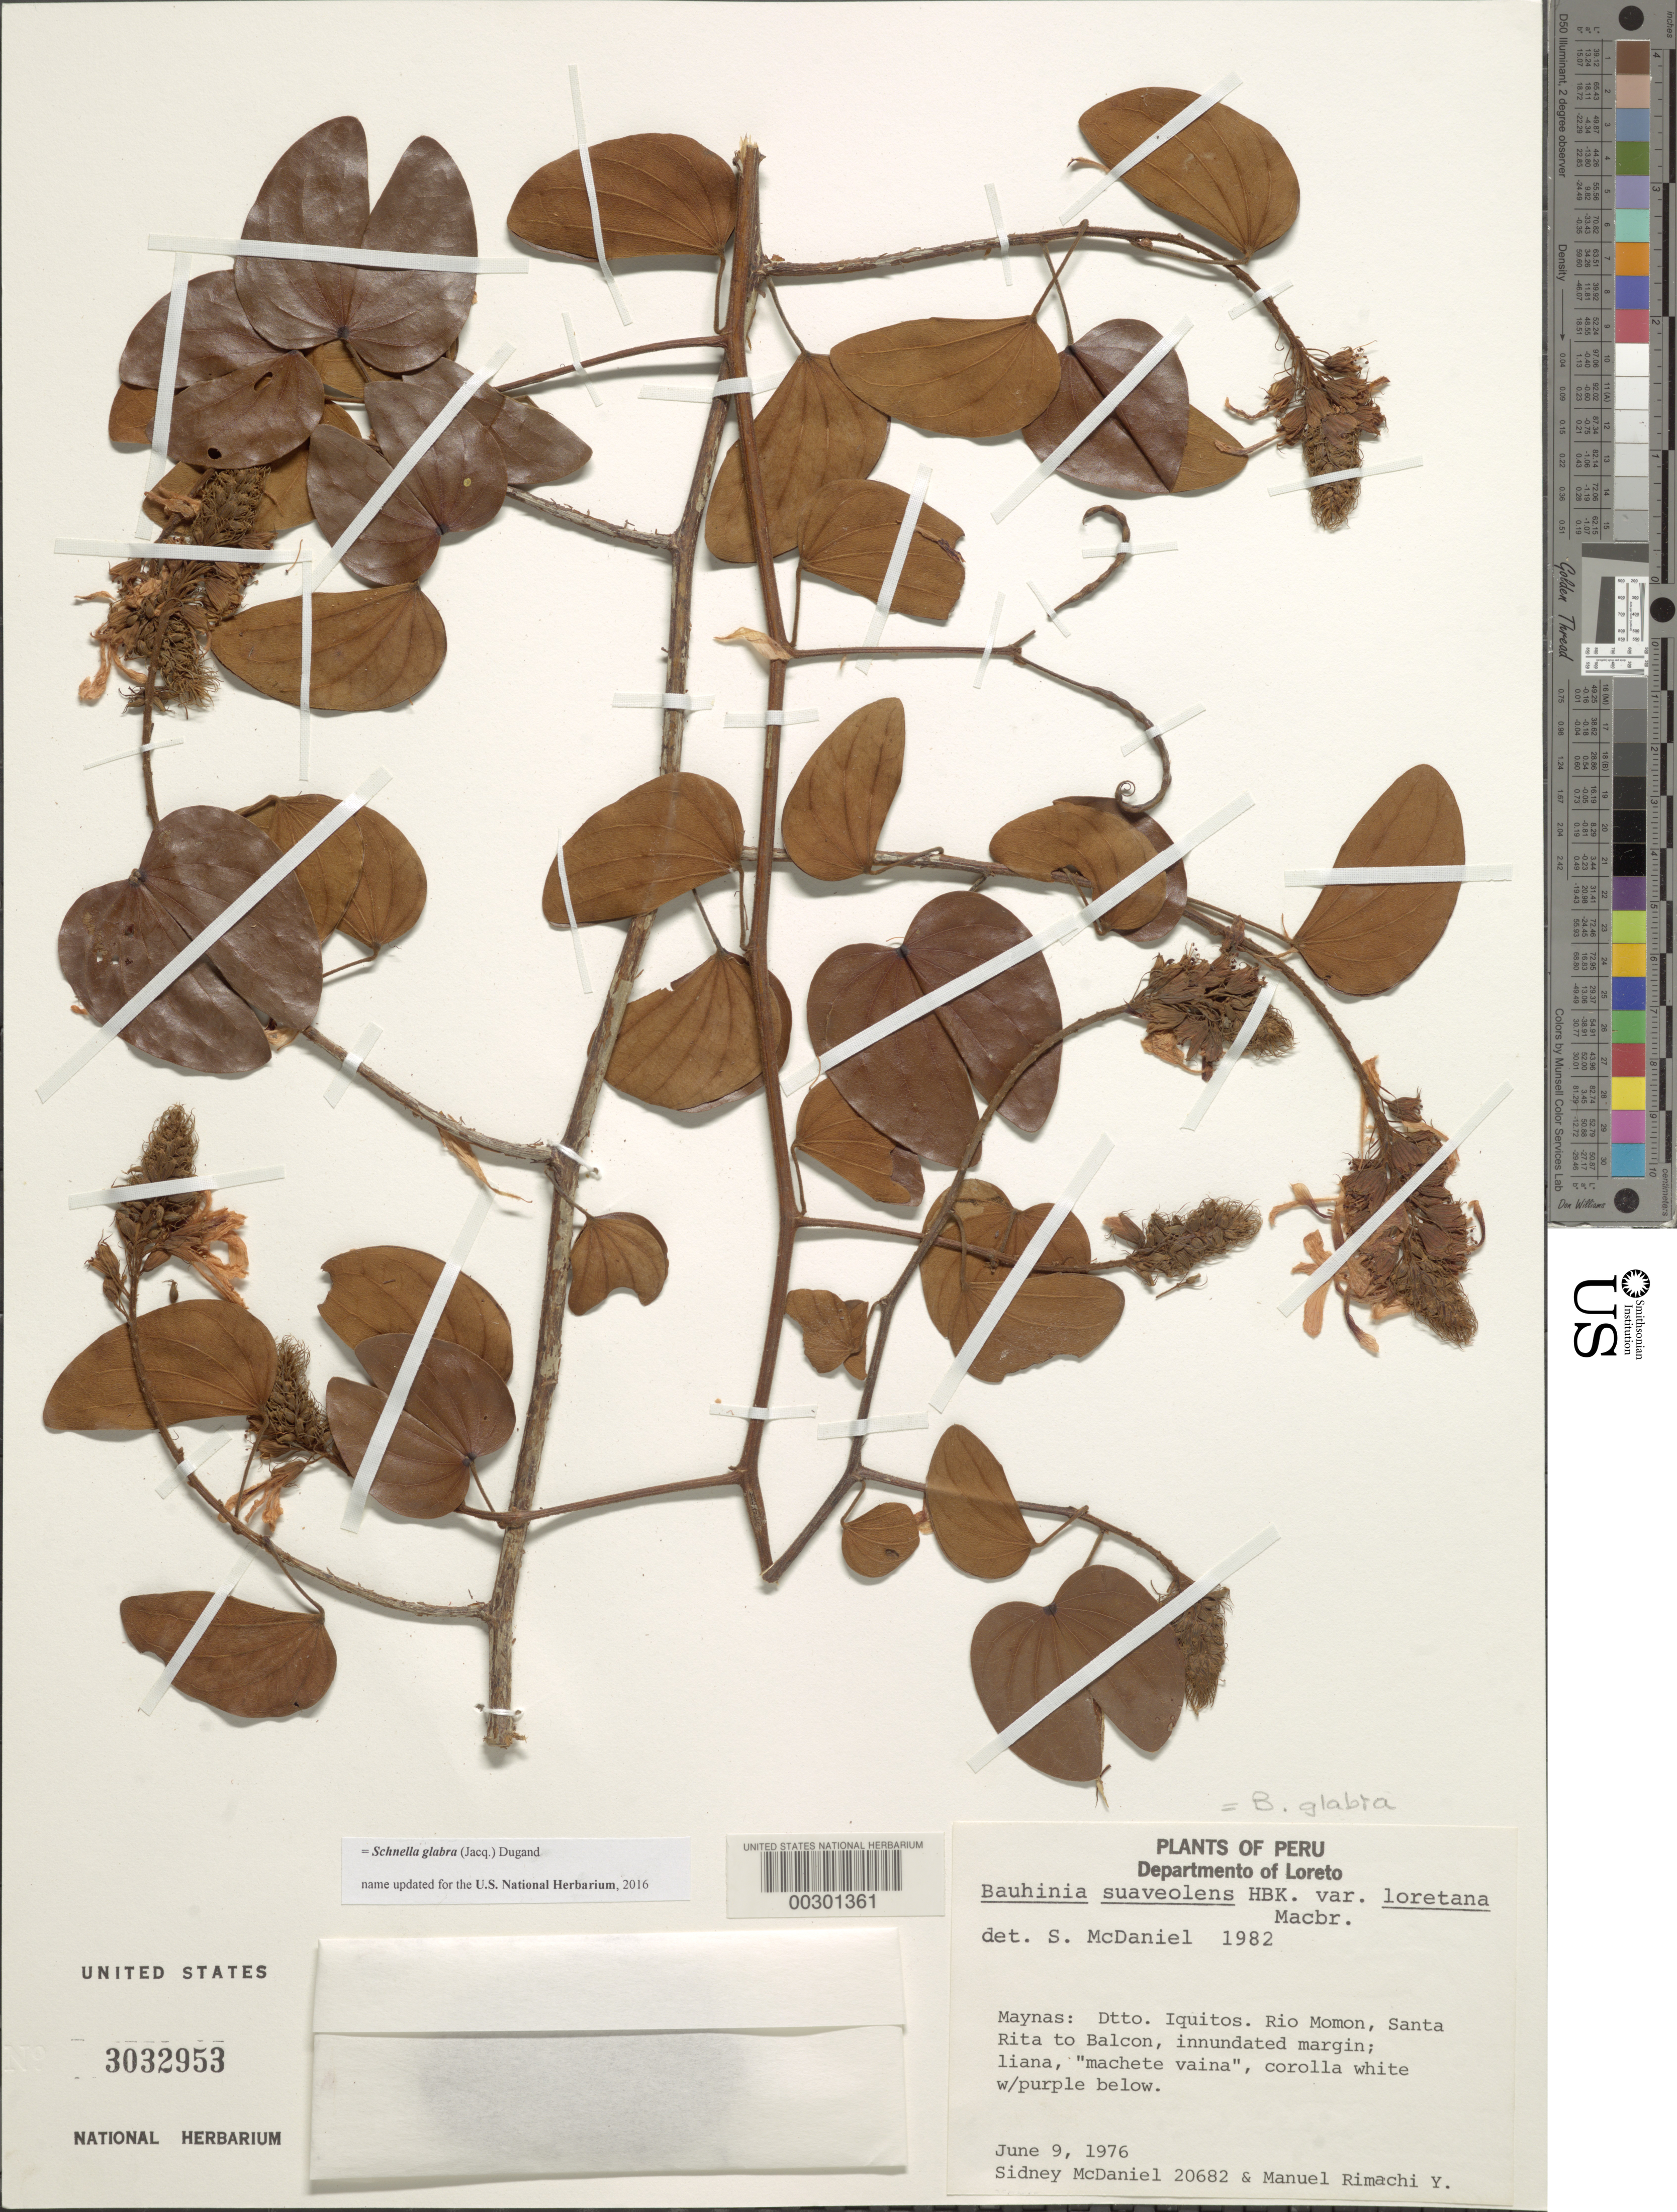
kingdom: Plantae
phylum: Tracheophyta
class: Magnoliopsida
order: Fabales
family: Fabaceae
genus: Schnella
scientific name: Schnella glabra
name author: (Jacq.) Dugand G.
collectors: S. T. McDaniel & M. Rimachi Y.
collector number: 20682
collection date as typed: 09 Jun 1976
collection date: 1976-06-09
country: Peru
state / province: Loreto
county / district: Maynas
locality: Dtto. iquitos; rio momon, santa rita to balcon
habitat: Innundated margin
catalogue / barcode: US 3032953